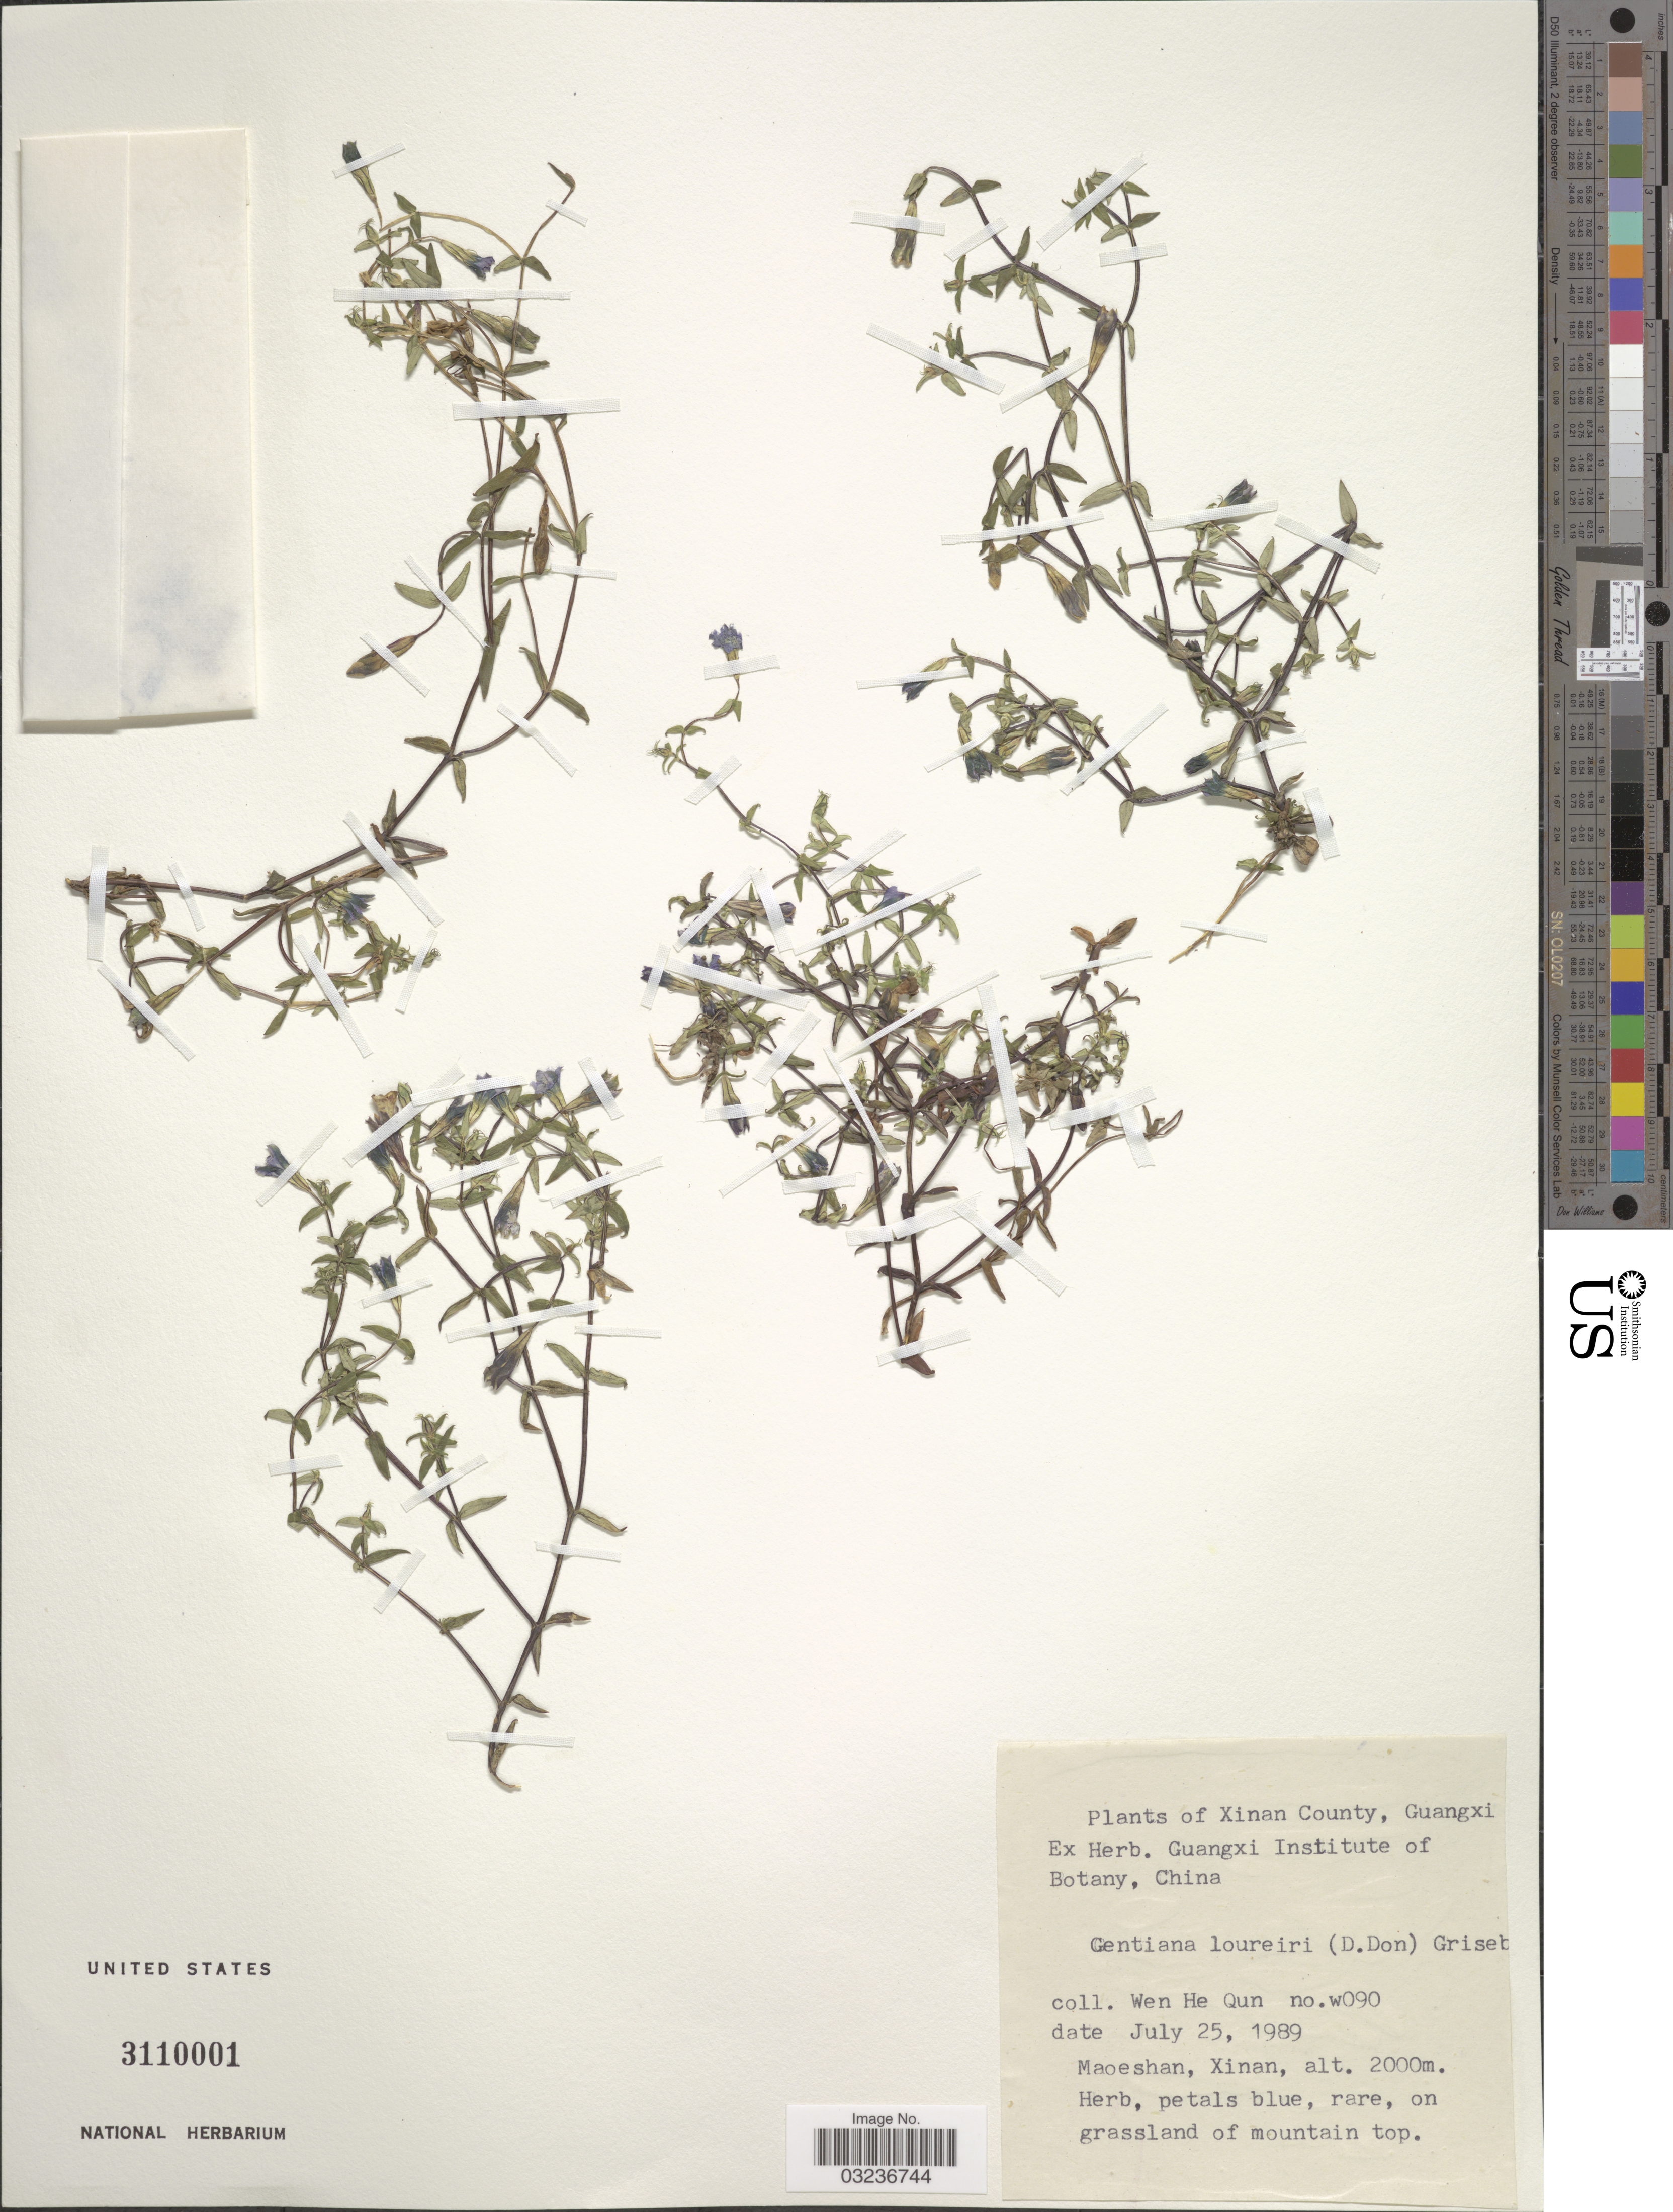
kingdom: Plantae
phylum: Tracheophyta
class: Magnoliopsida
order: Gentianales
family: Gentianaceae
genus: Gentiana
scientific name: Gentiana loureiroi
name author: (G. Don) Griseb.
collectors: H. Wen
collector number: W090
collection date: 1989-07-25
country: China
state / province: Guangxi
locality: Xinan County, Guangxi, Maoeshan, Xinan.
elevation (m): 2000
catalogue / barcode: US 3110001